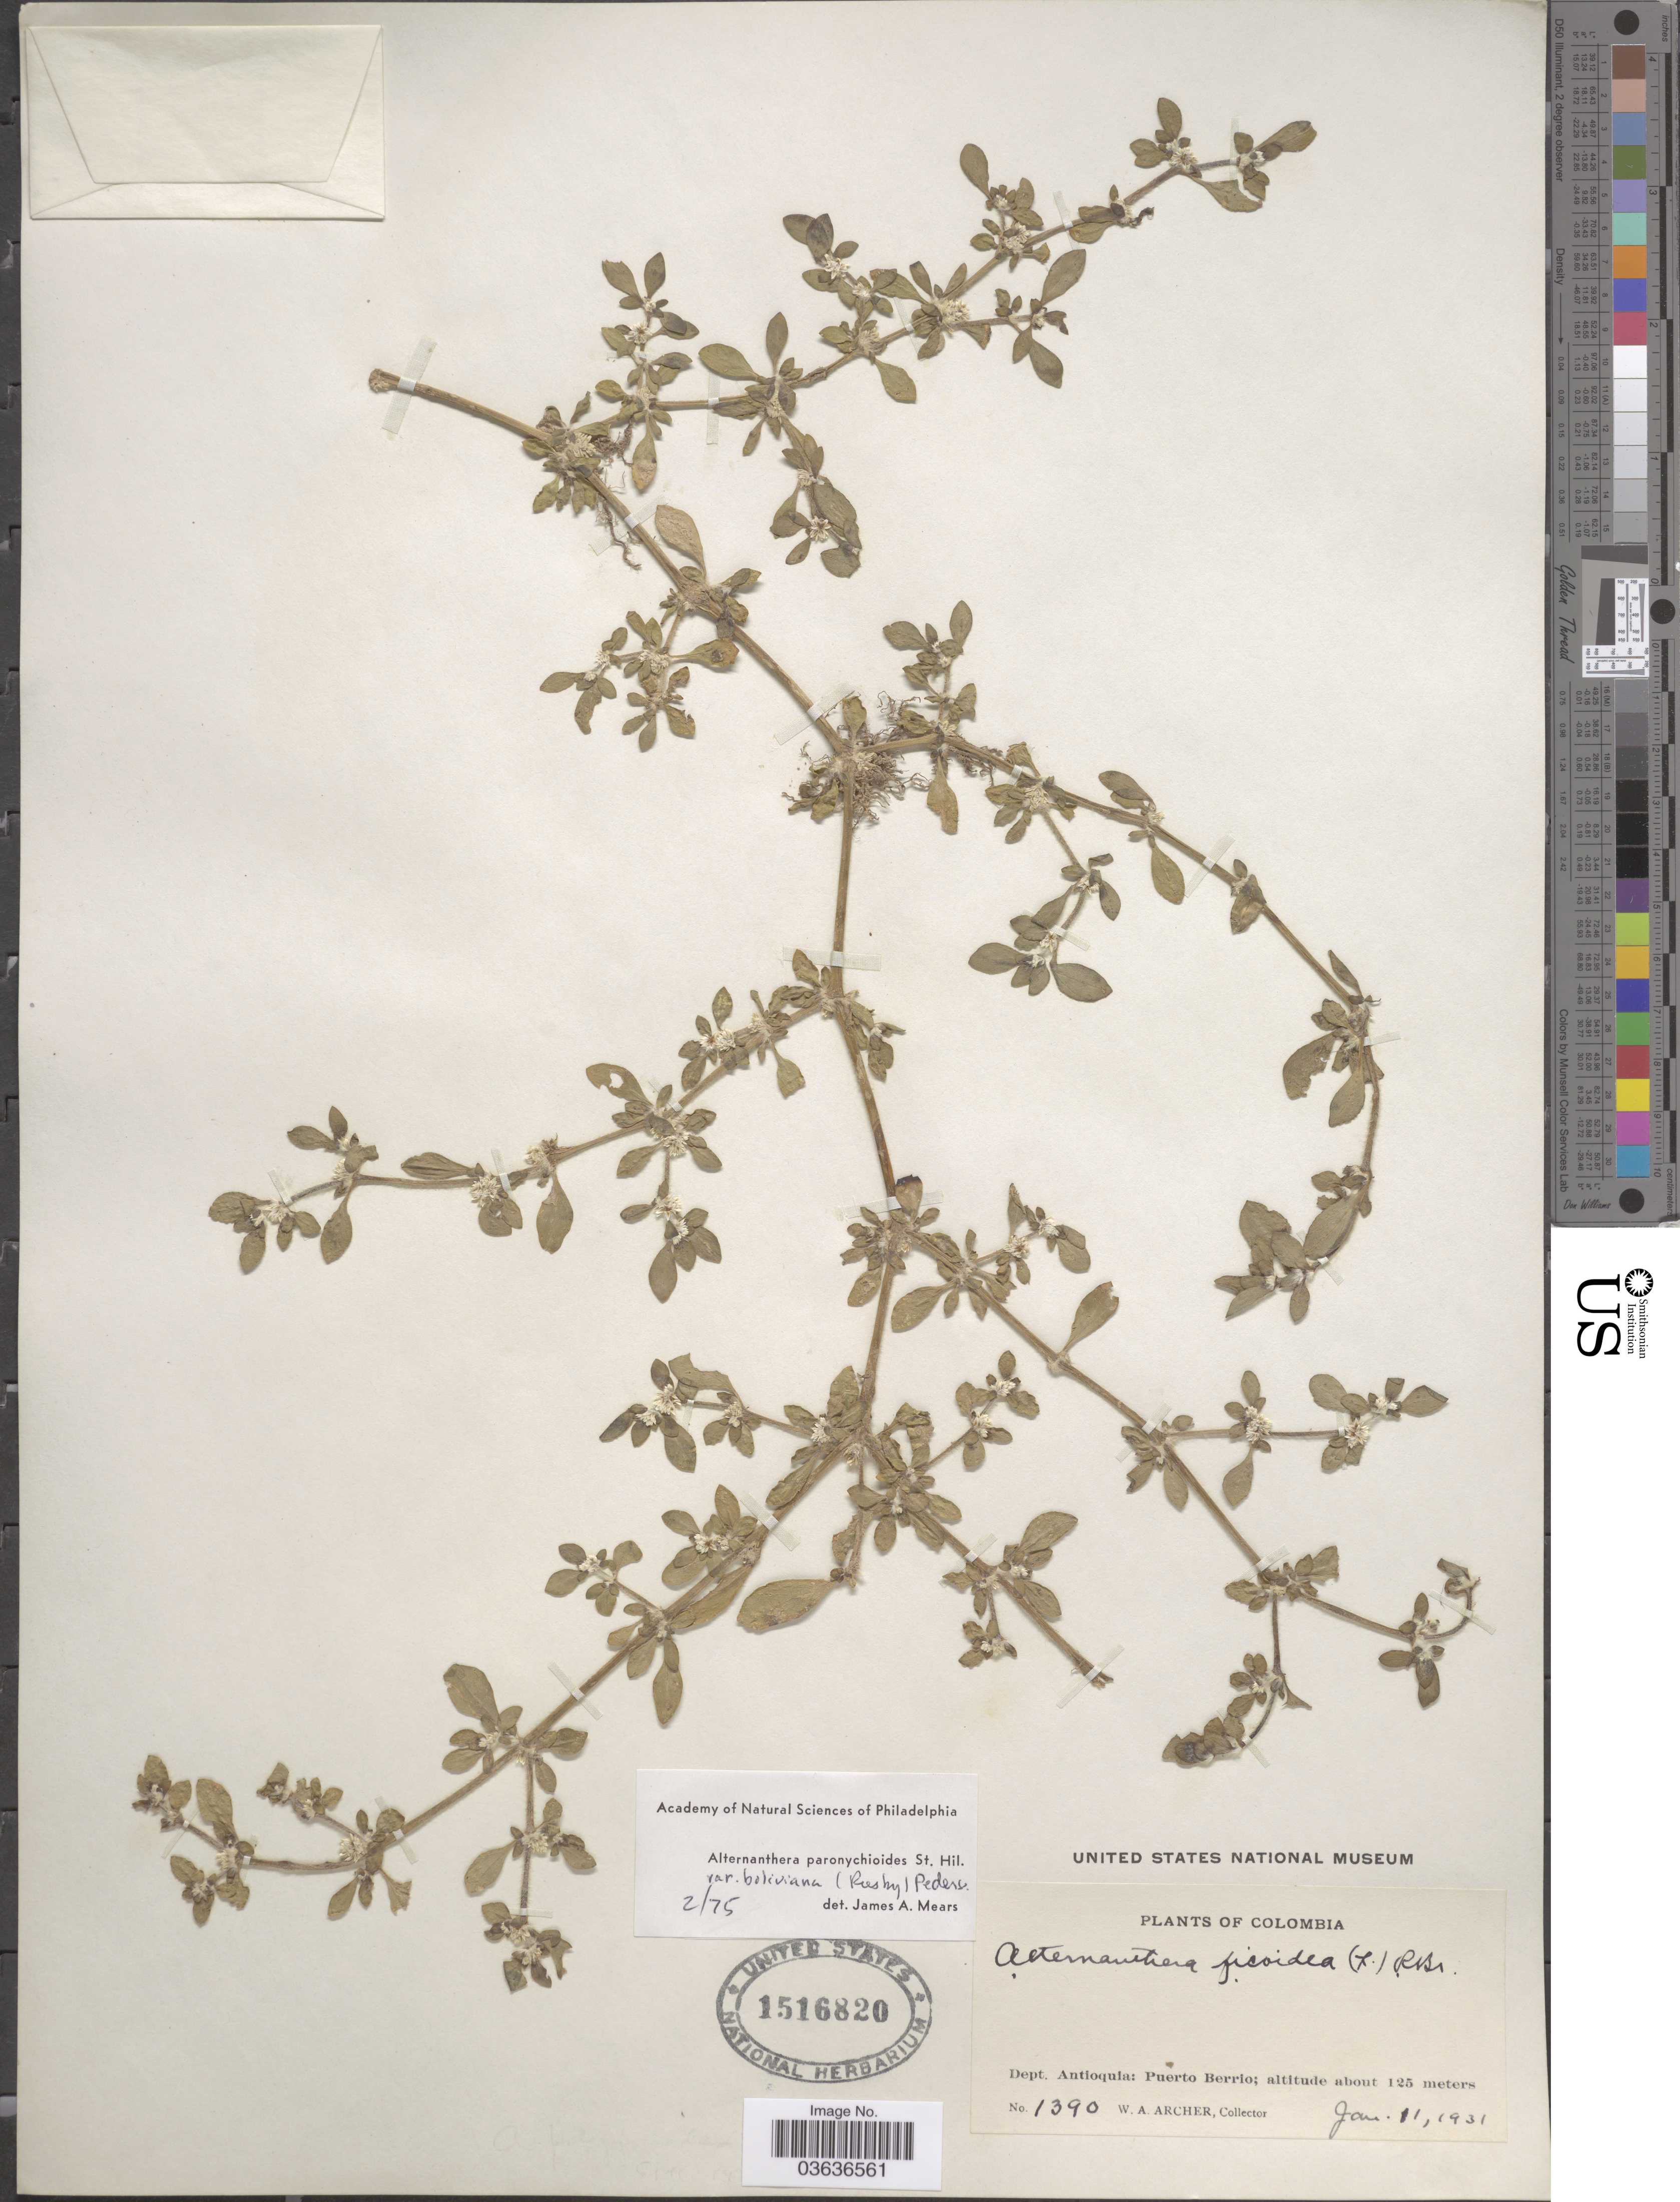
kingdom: Plantae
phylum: Tracheophyta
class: Magnoliopsida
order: Caryophyllales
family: Amaranthaceae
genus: Alternanthera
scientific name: Alternanthera paronychioides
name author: A. St.-Hil.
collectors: W. Archer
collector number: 1390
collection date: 1931-01-11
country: Colombia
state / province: Antioquia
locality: Dept. Antioquia: Puerto Berrio.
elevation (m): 125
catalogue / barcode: US 1516820